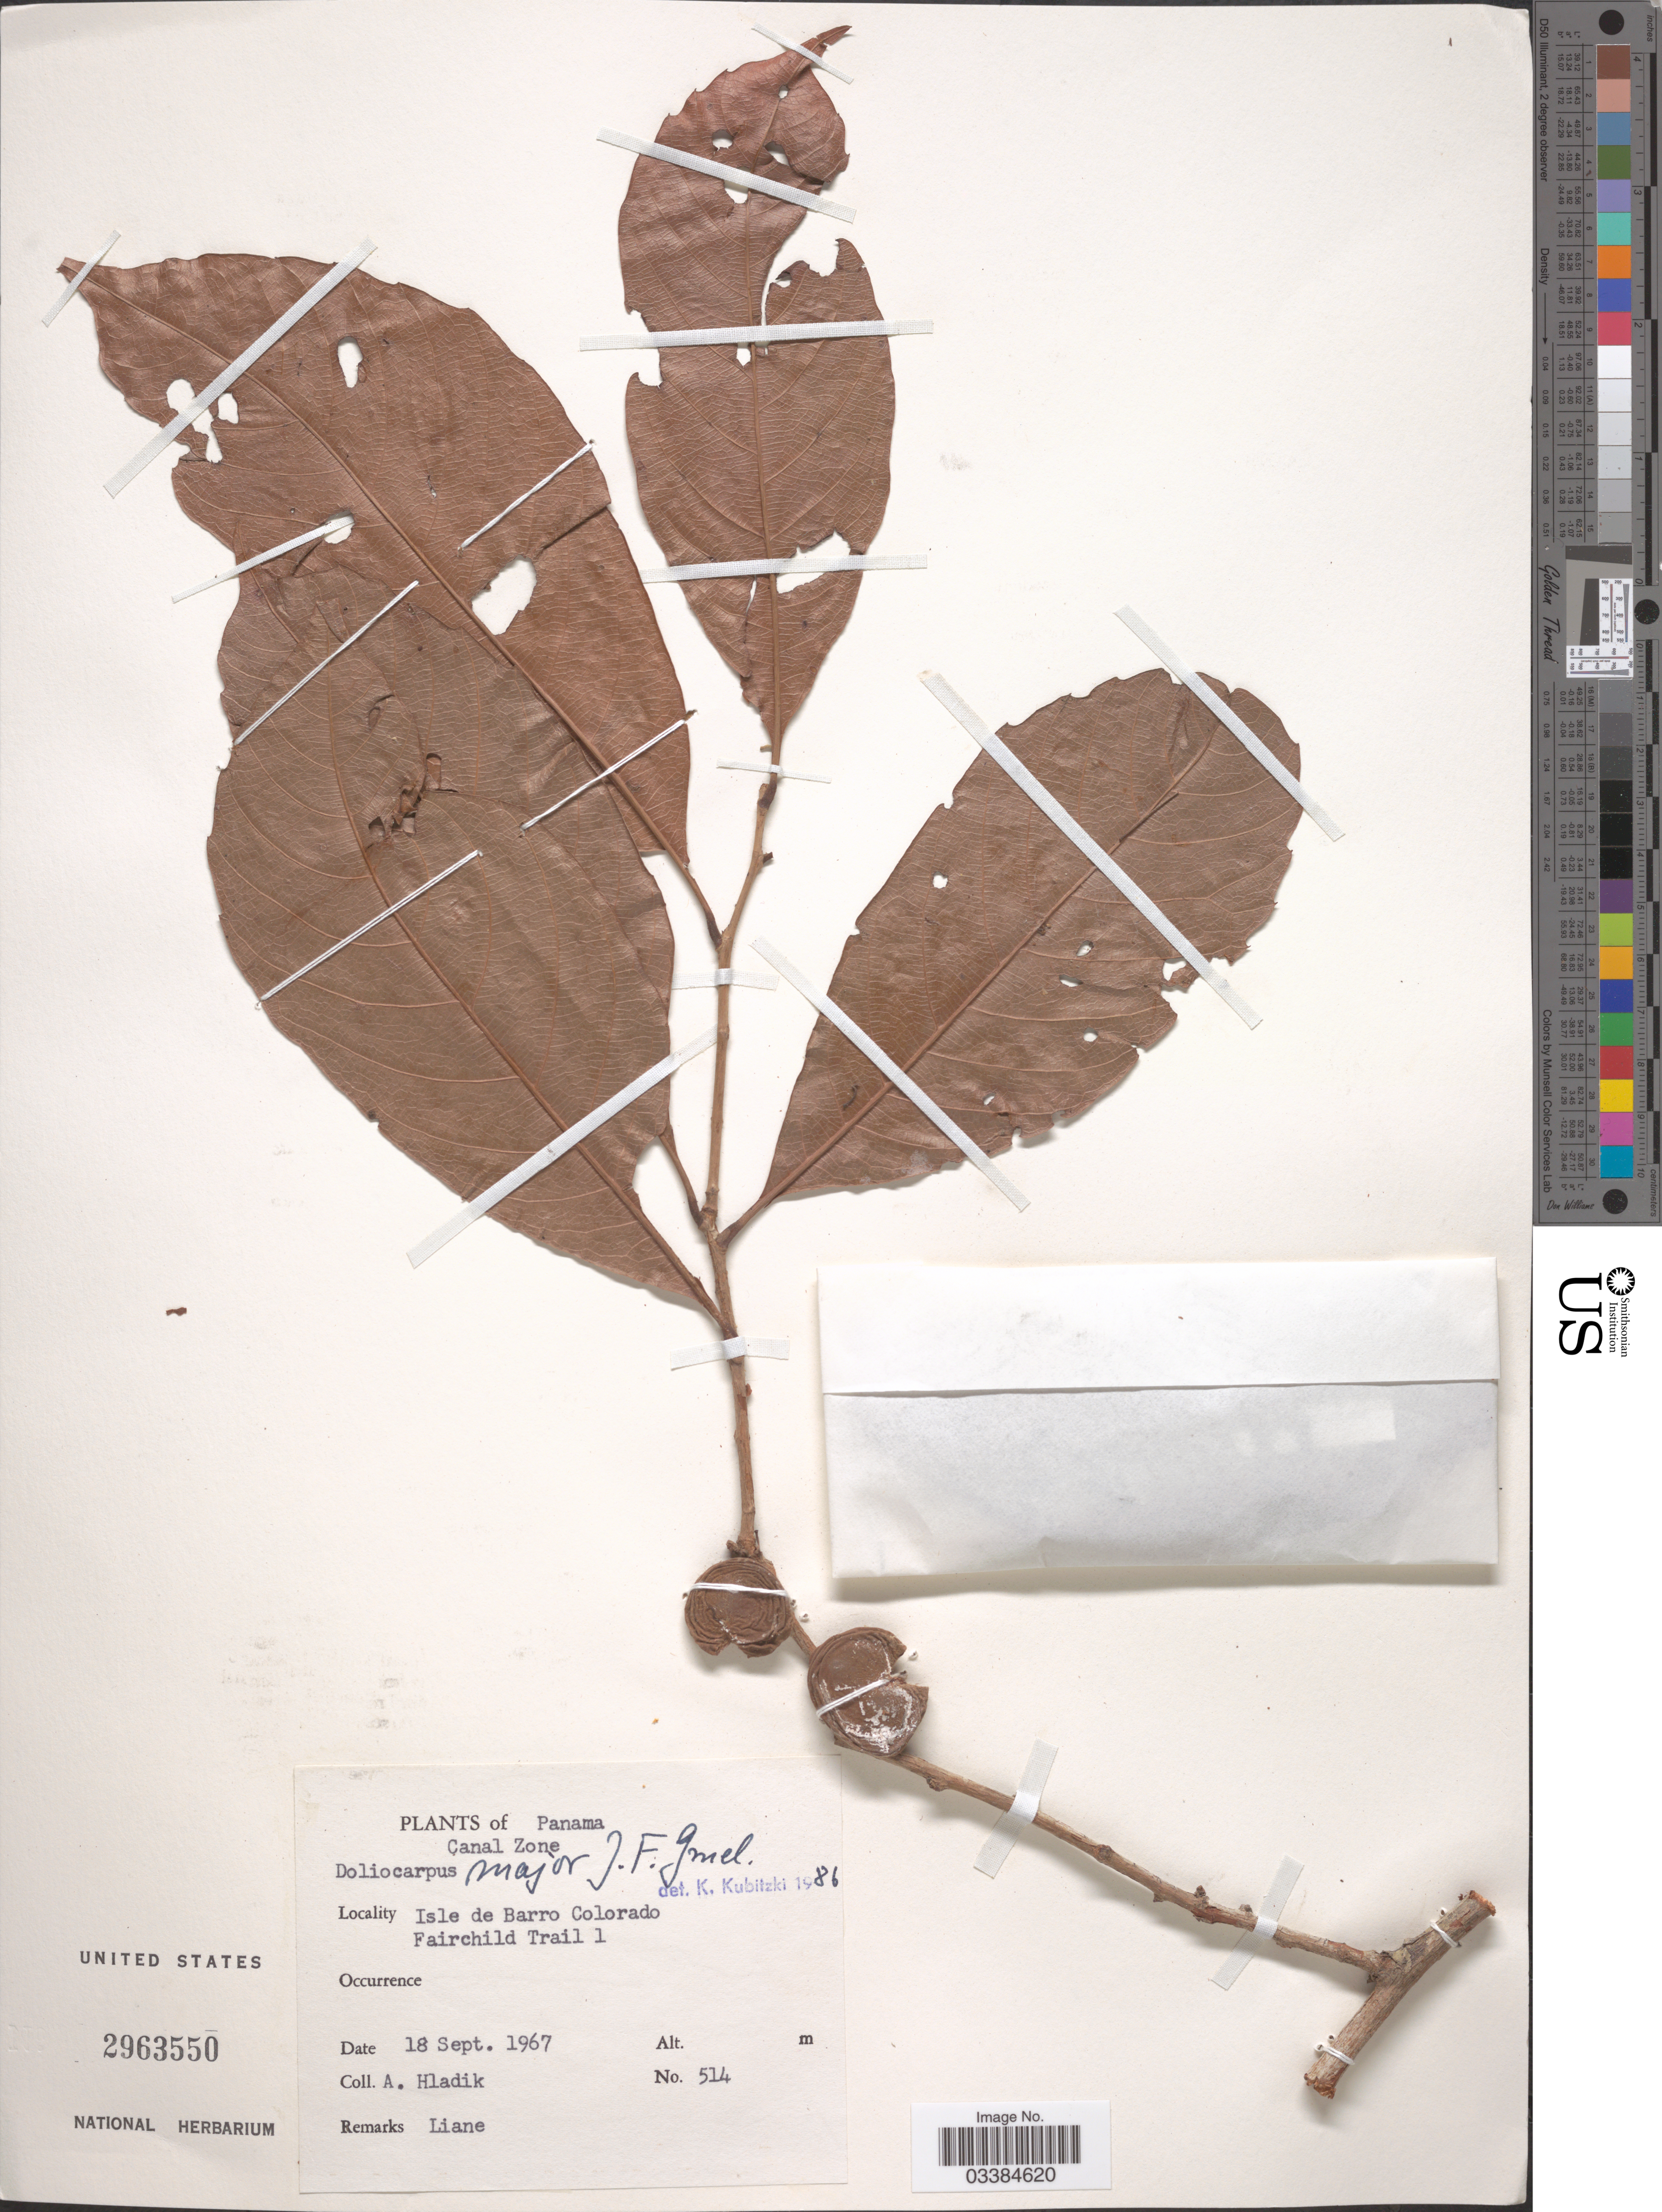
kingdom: Plantae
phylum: Tracheophyta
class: Magnoliopsida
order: Dilleniales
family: Dilleniaceae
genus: Doliocarpus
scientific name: Doliocarpus olivaceus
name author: Sprague & R.O. Williams ex Standl.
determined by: Victor Longhi Monzoli, João, (BRAZIL)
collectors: A. Hladik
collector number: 514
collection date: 1967-09-18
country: Panama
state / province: Panamá Oeste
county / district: Canal Zone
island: Barro Colorado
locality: Canal Zone. Isle de Barro Colorado Fairchild Trail 1.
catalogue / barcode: US 2963550